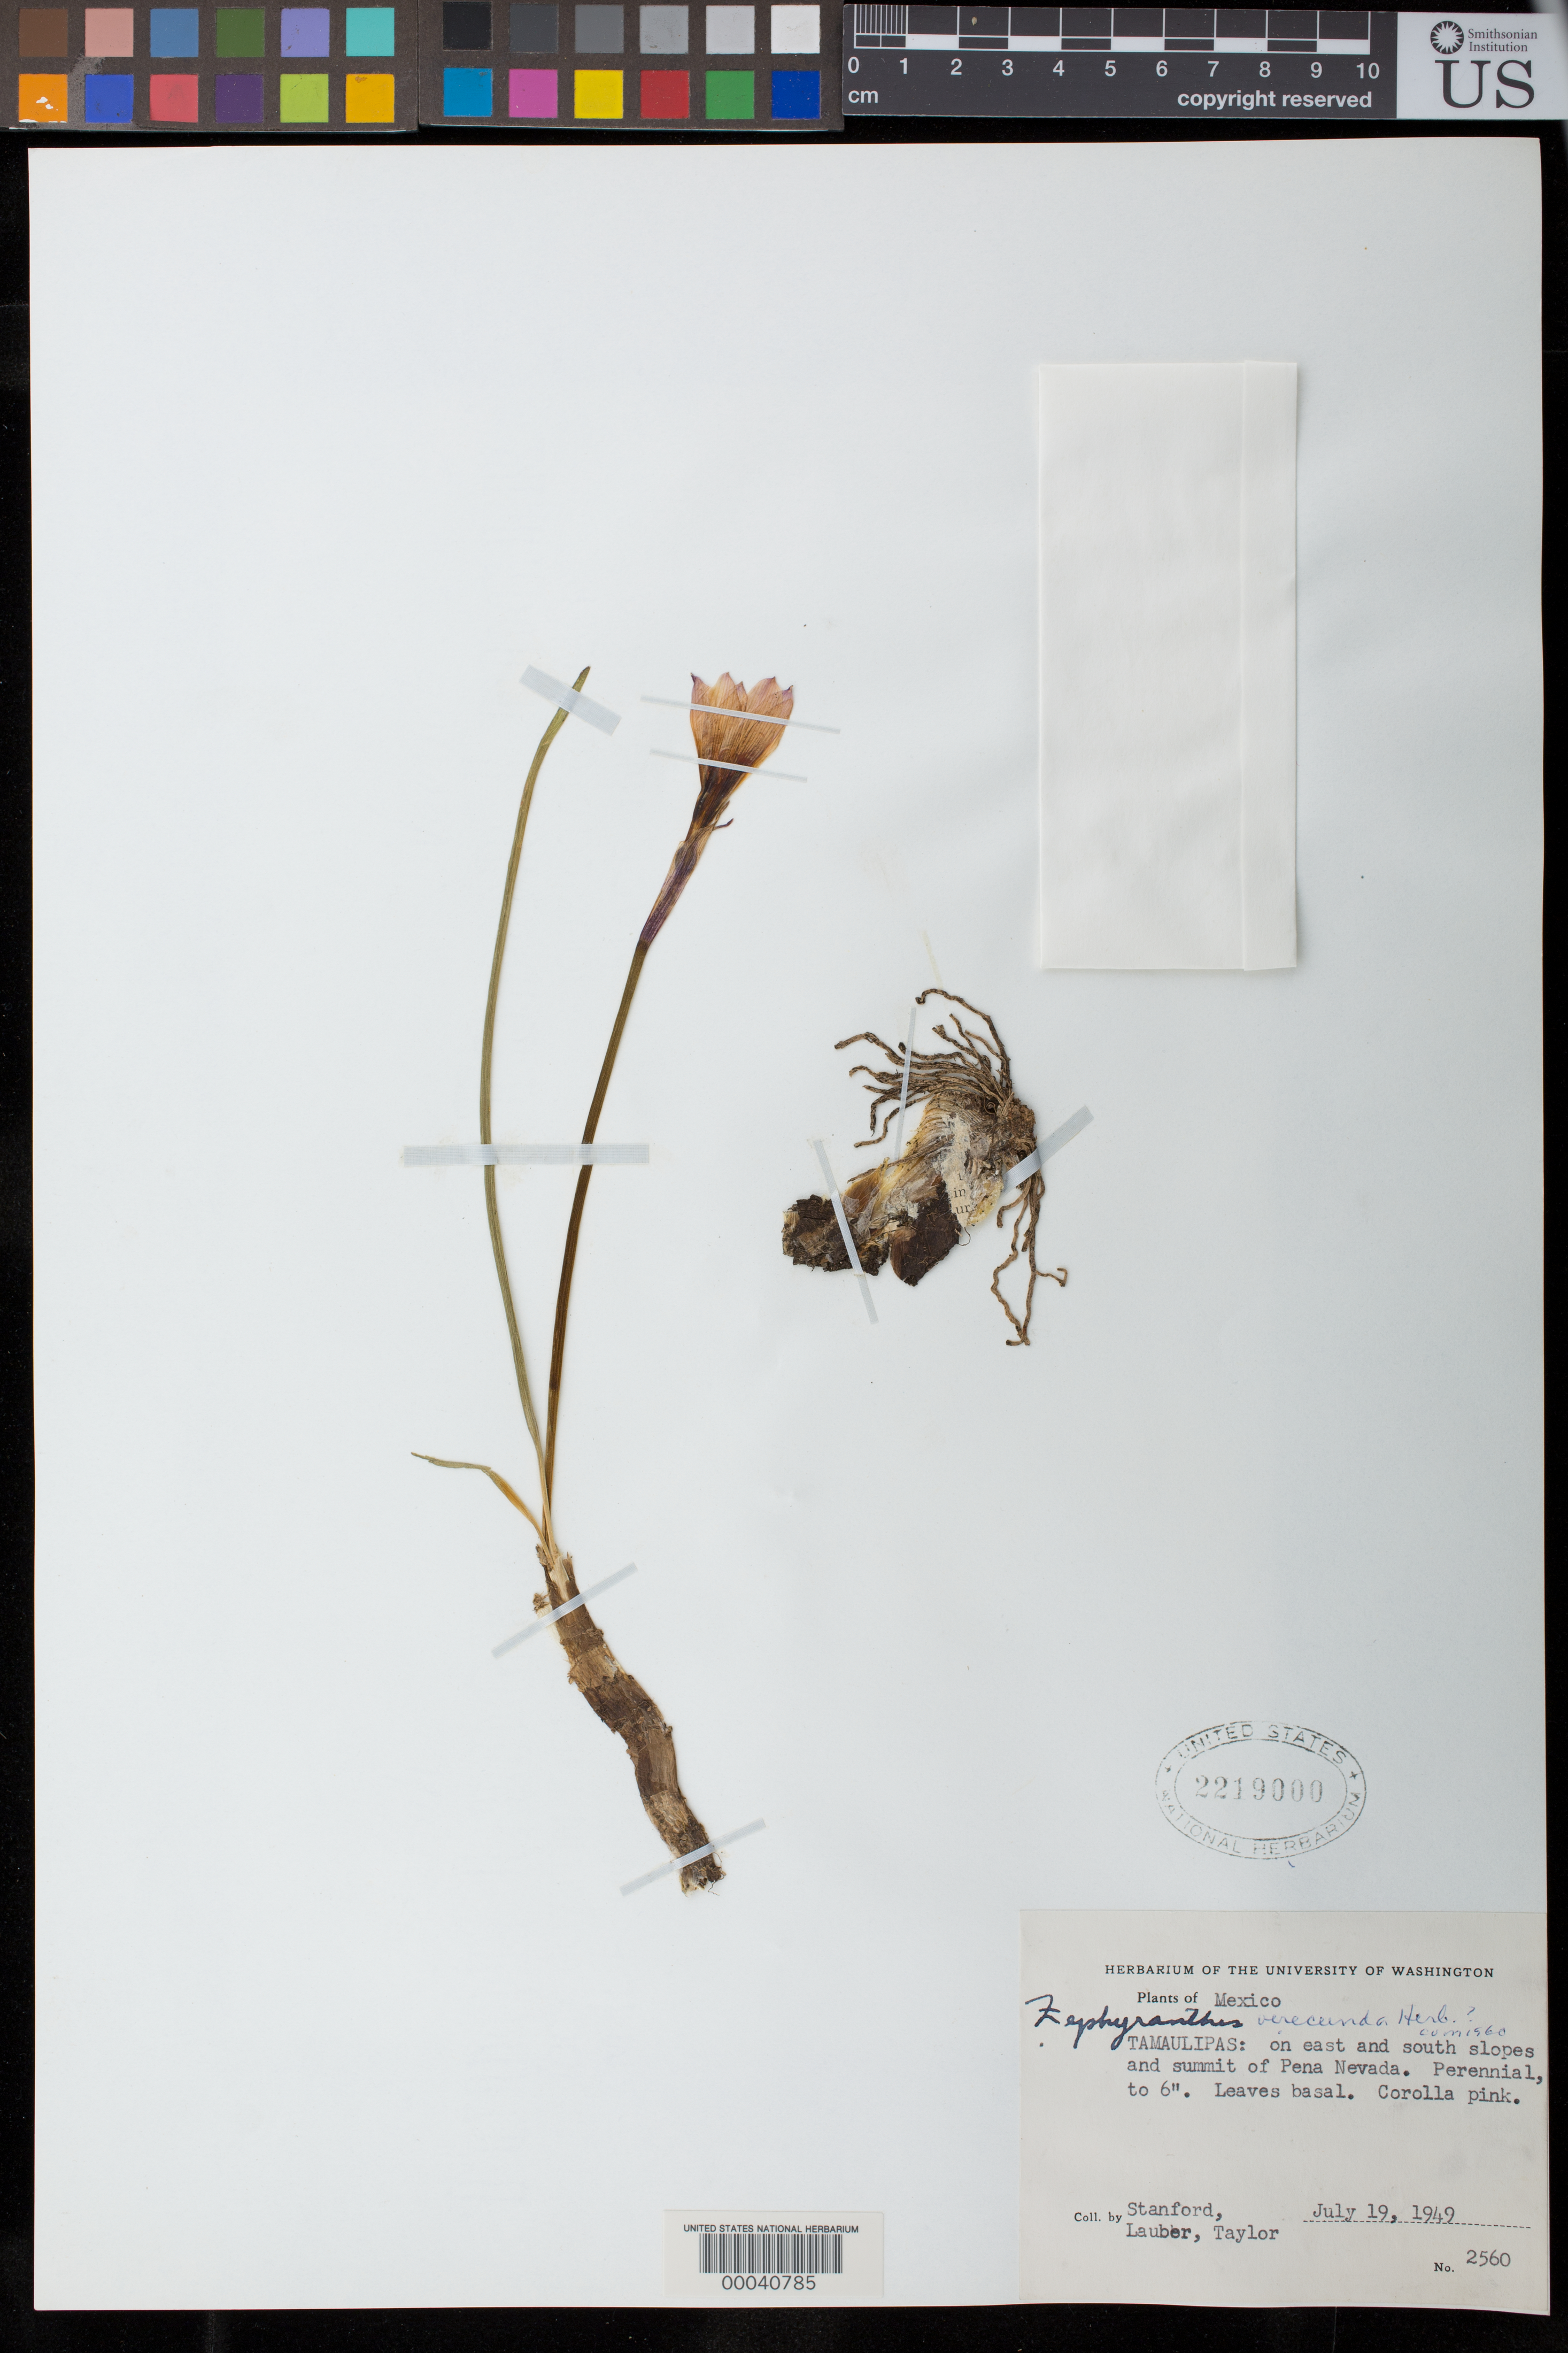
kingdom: Plantae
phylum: Tracheophyta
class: Liliopsida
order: Asparagales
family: Amaryllidaceae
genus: Zephyranthes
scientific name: Zephyranthes minuta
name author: (Kunth) D. Dietr.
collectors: -. Stanford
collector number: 2560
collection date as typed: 19 Jul 1949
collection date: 1949-07-19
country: Mexico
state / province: Tamaulipas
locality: Pena nevada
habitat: E and s slopes and summit of pena nevada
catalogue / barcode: US 2219000